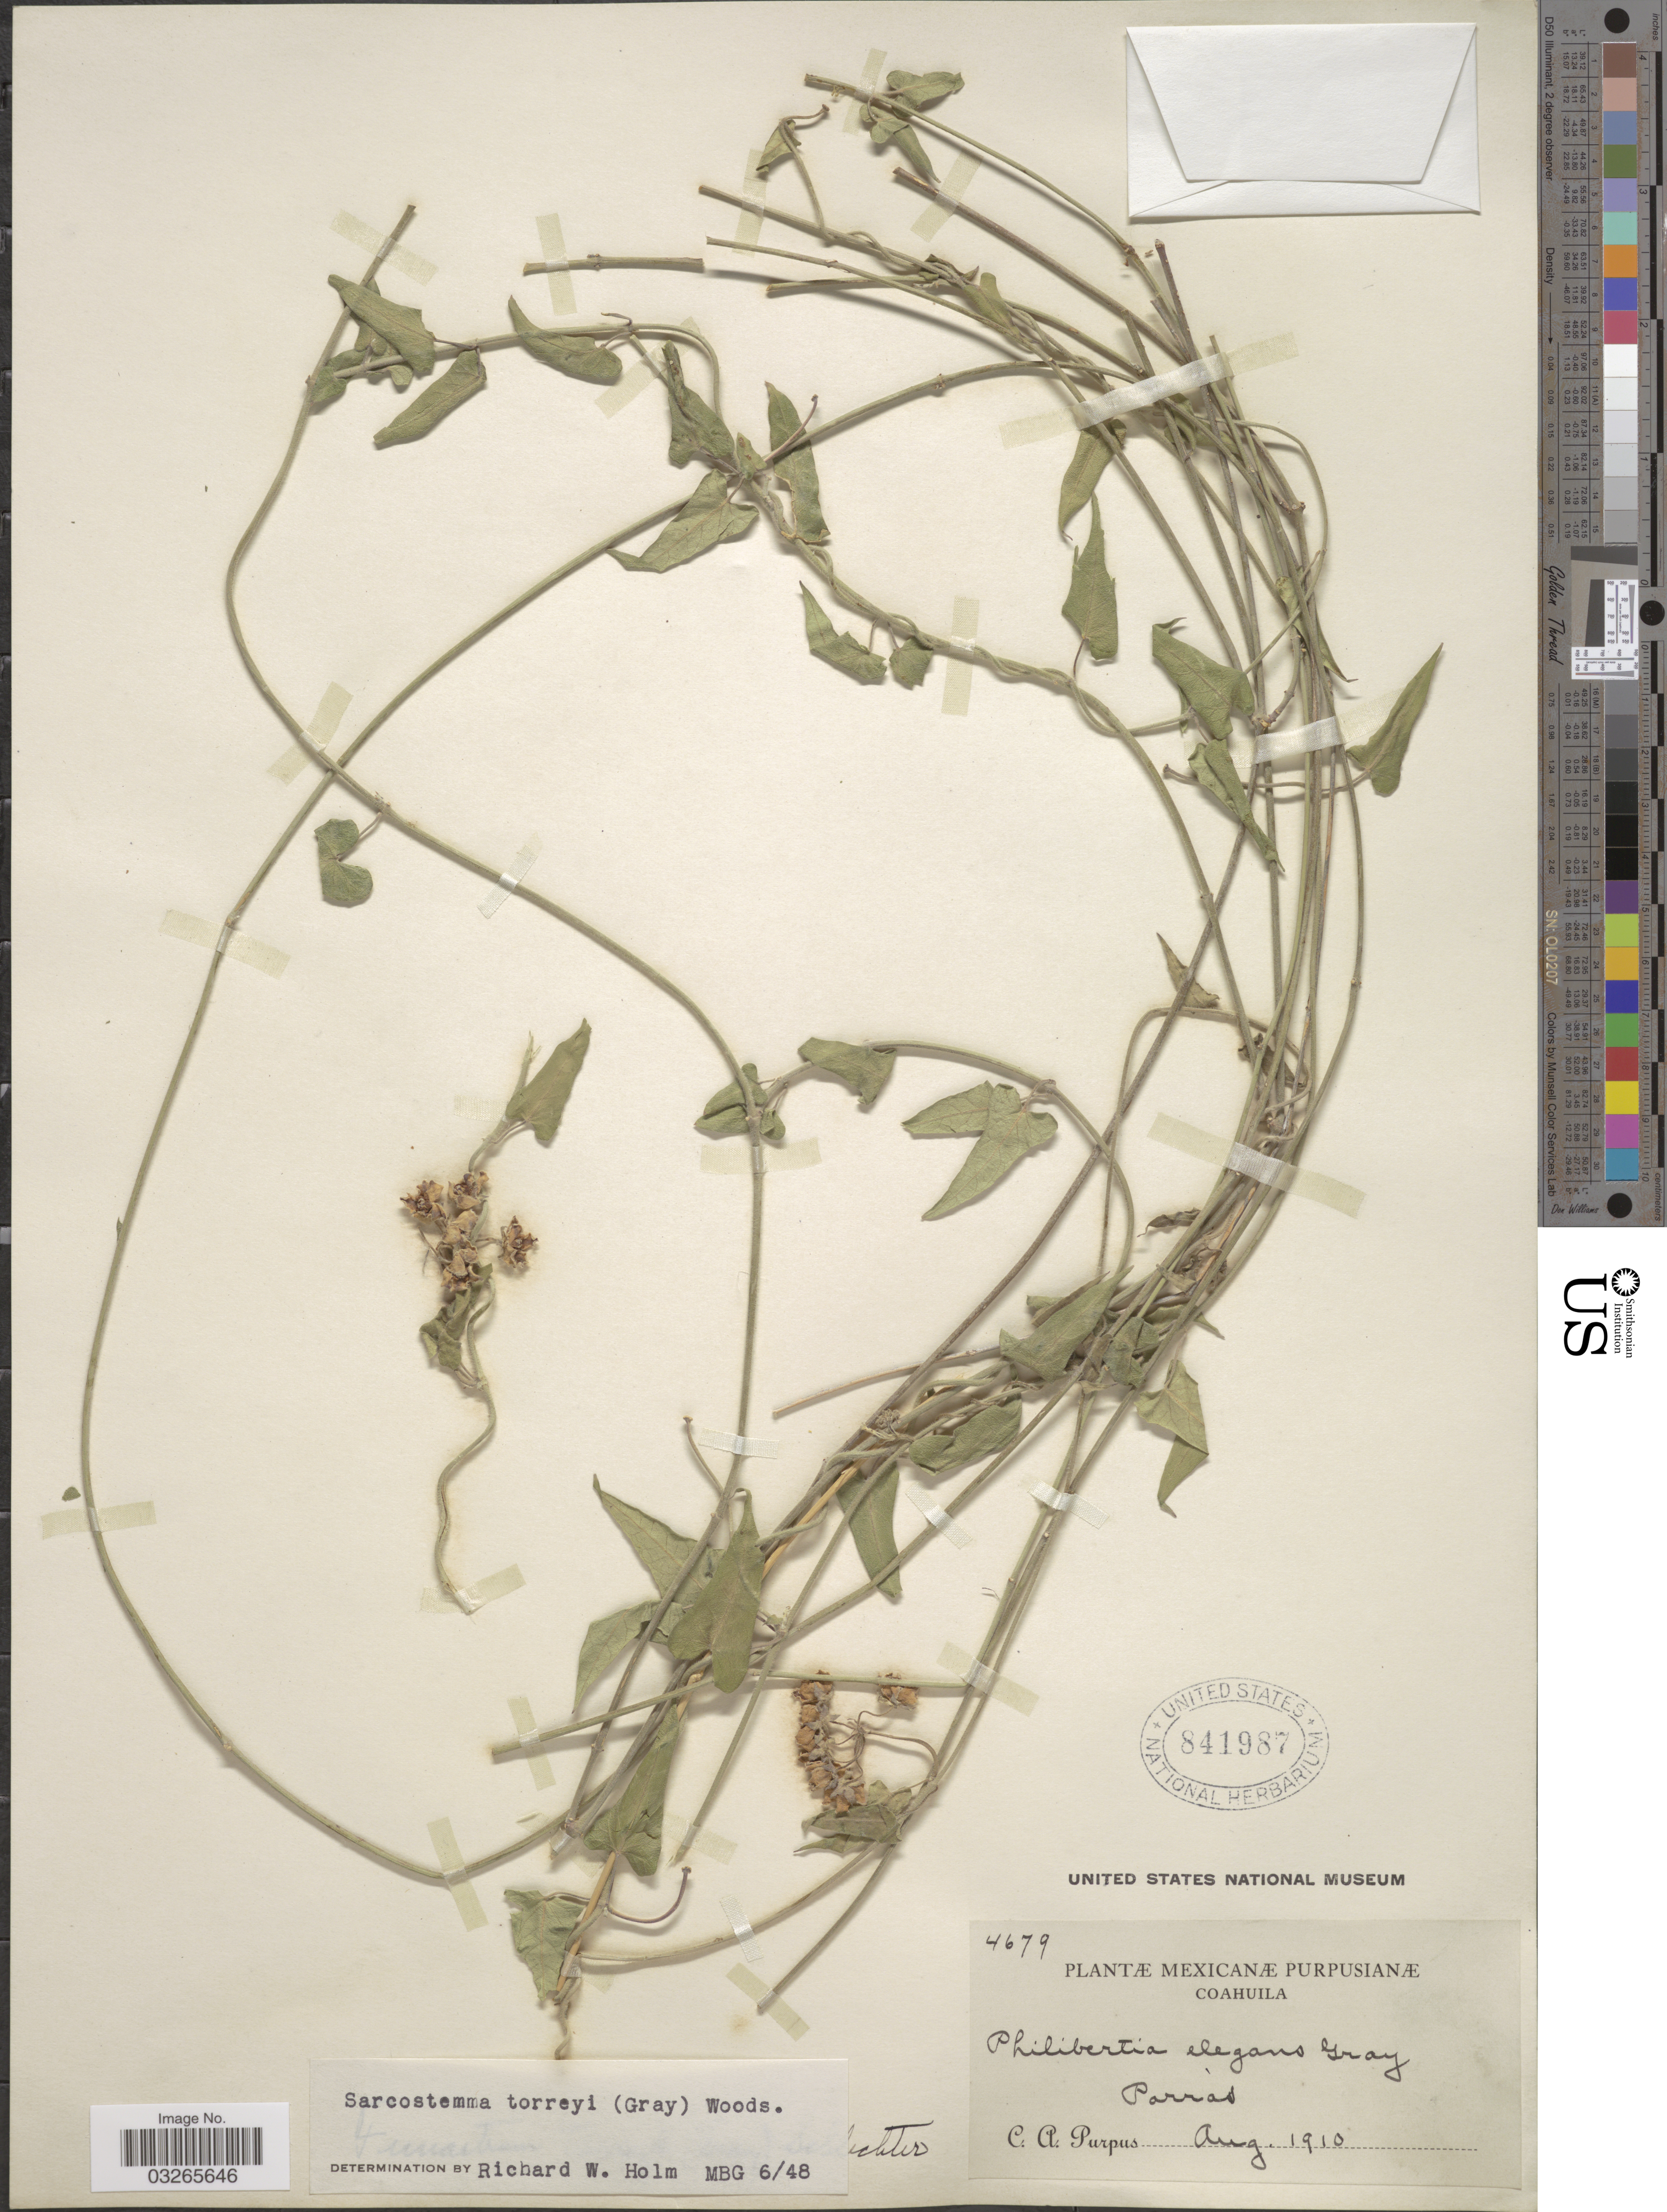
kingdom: Plantae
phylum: Tracheophyta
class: Magnoliopsida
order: Gentianales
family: Apocynaceae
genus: Sarcostemma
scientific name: Sarcostemma torreyi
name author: (A. Gray) Woodson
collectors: C. A. Purpus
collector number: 4679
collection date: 1910-08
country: Mexico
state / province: Coahuila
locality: Coahuila, Parras.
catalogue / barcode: US 841987